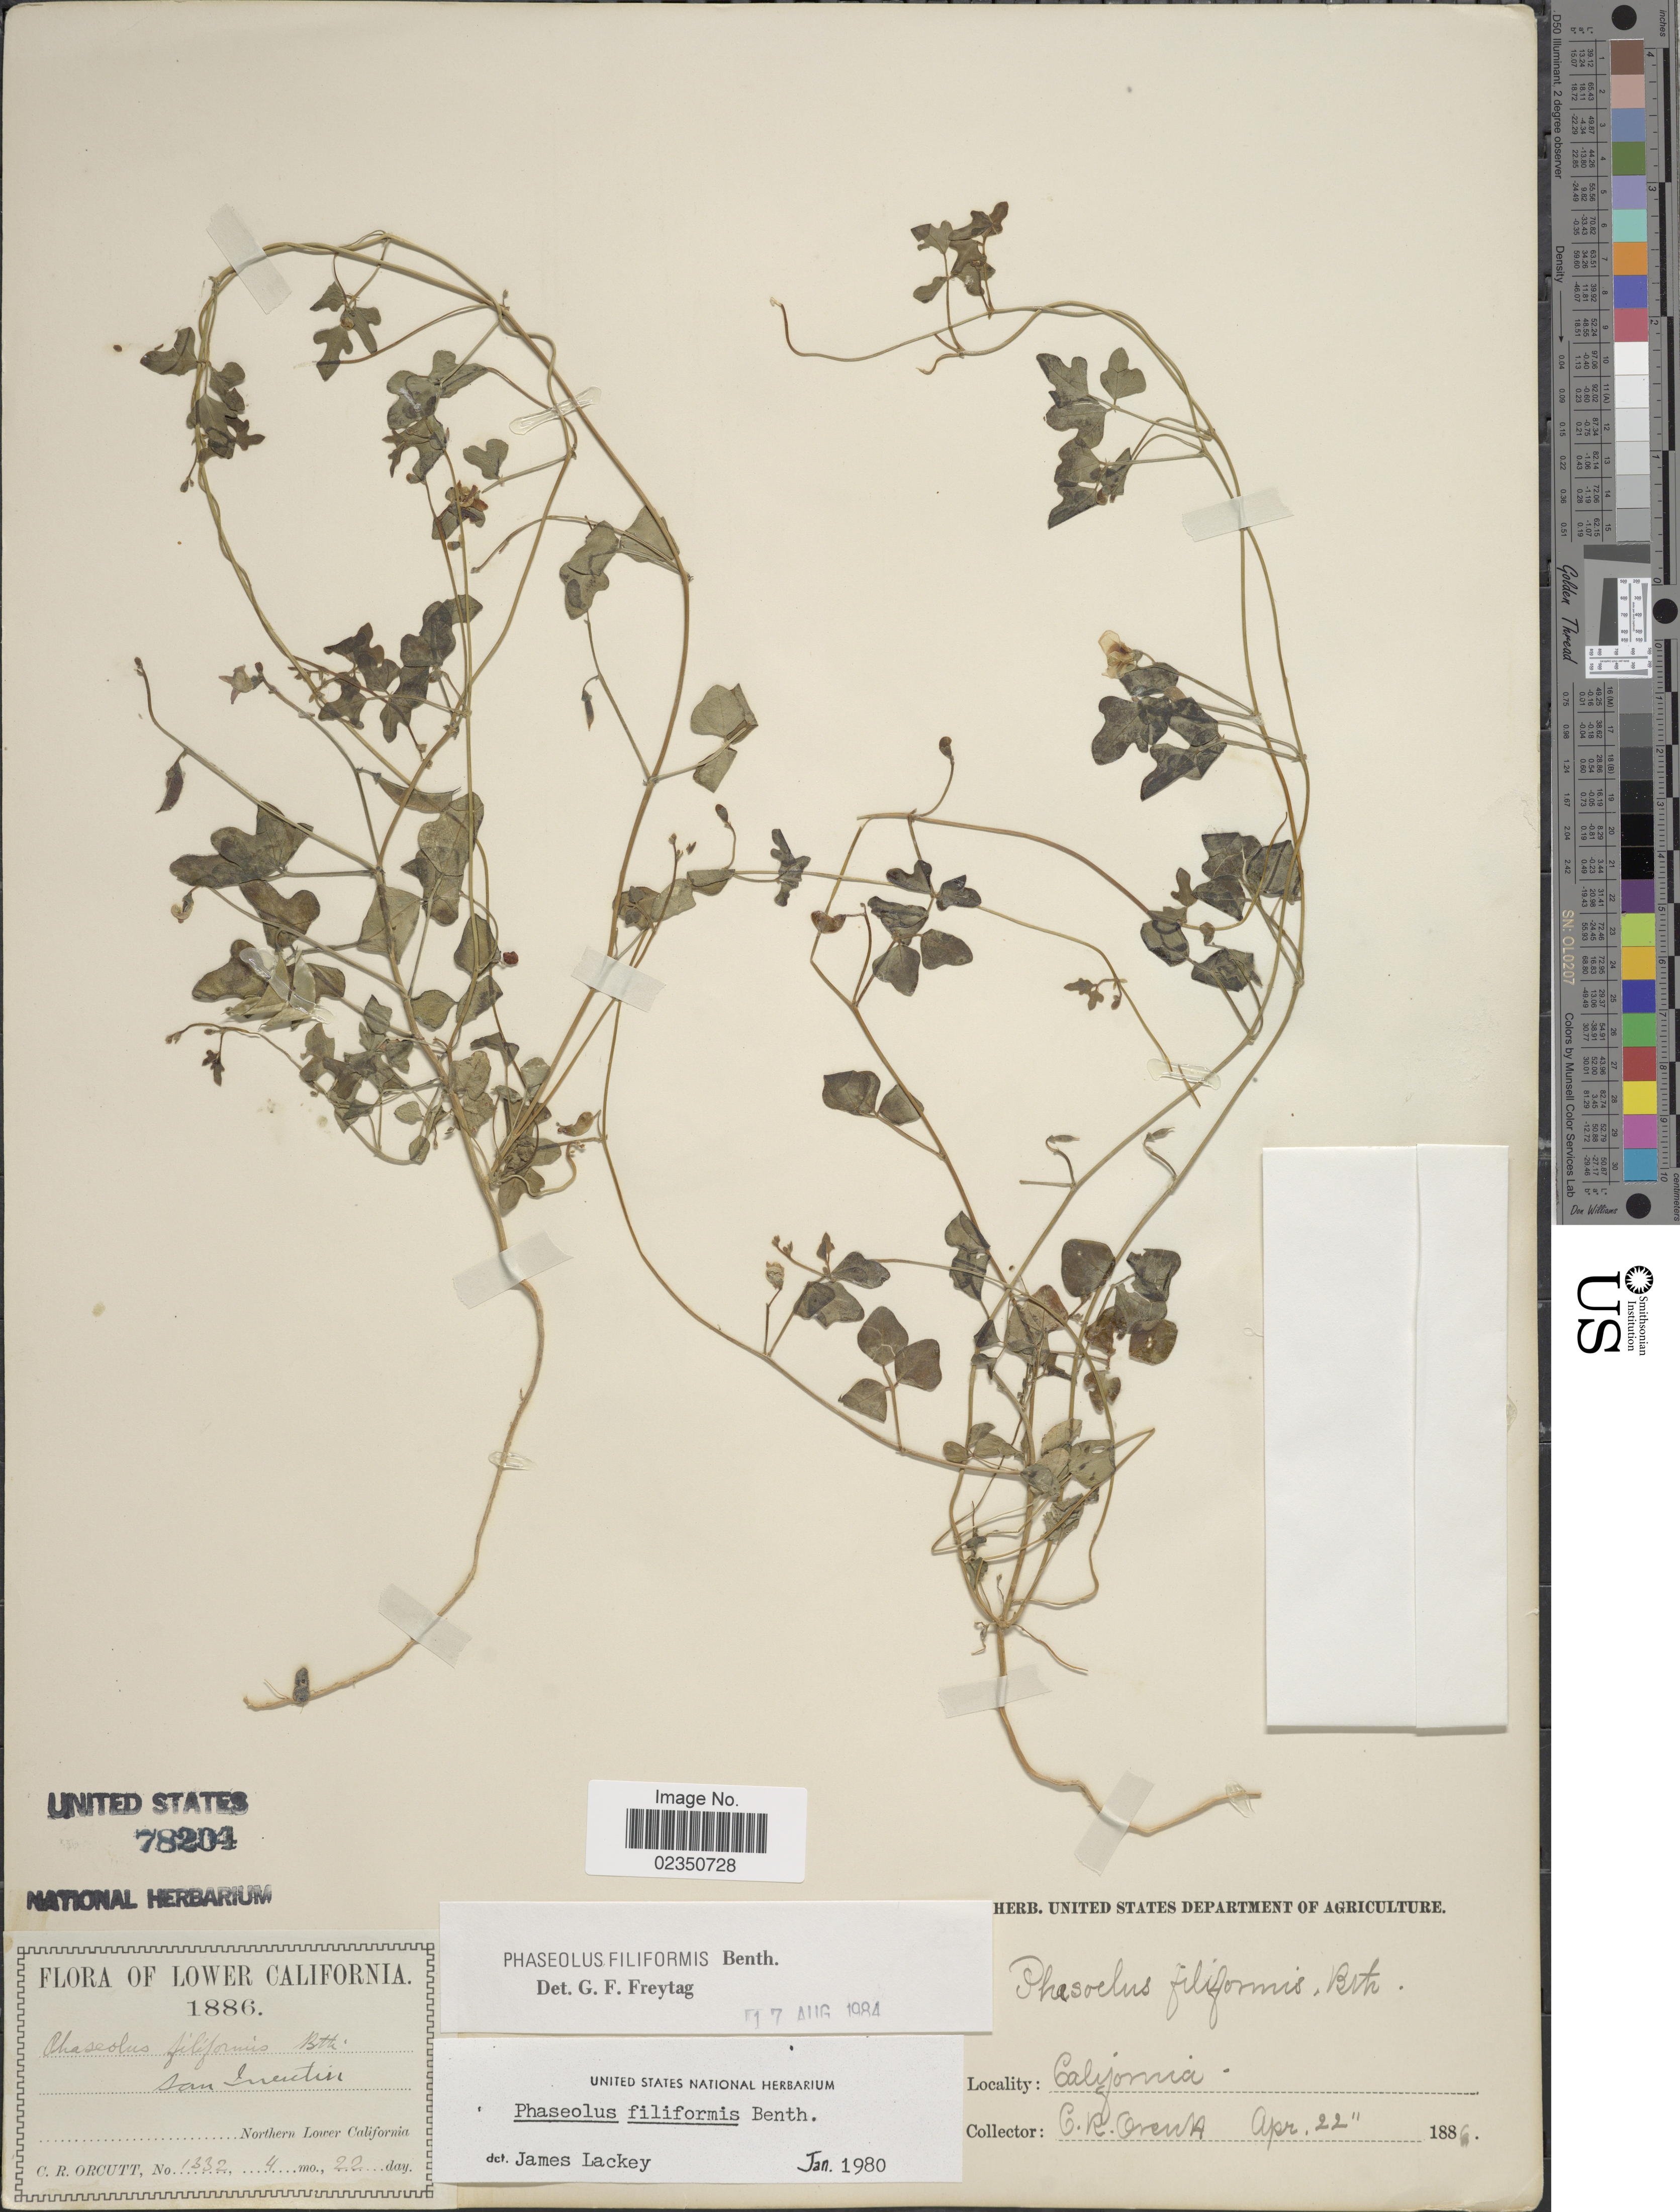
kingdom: Plantae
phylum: Tracheophyta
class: Magnoliopsida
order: Fabales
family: Fabaceae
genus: Phaseolus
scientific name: Phaseolus filiformis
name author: Benth.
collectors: C. R. Orcutt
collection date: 1886-04-22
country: Mexico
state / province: Baja California Norte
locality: San Quentin, Northern Lower California.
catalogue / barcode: US 78204